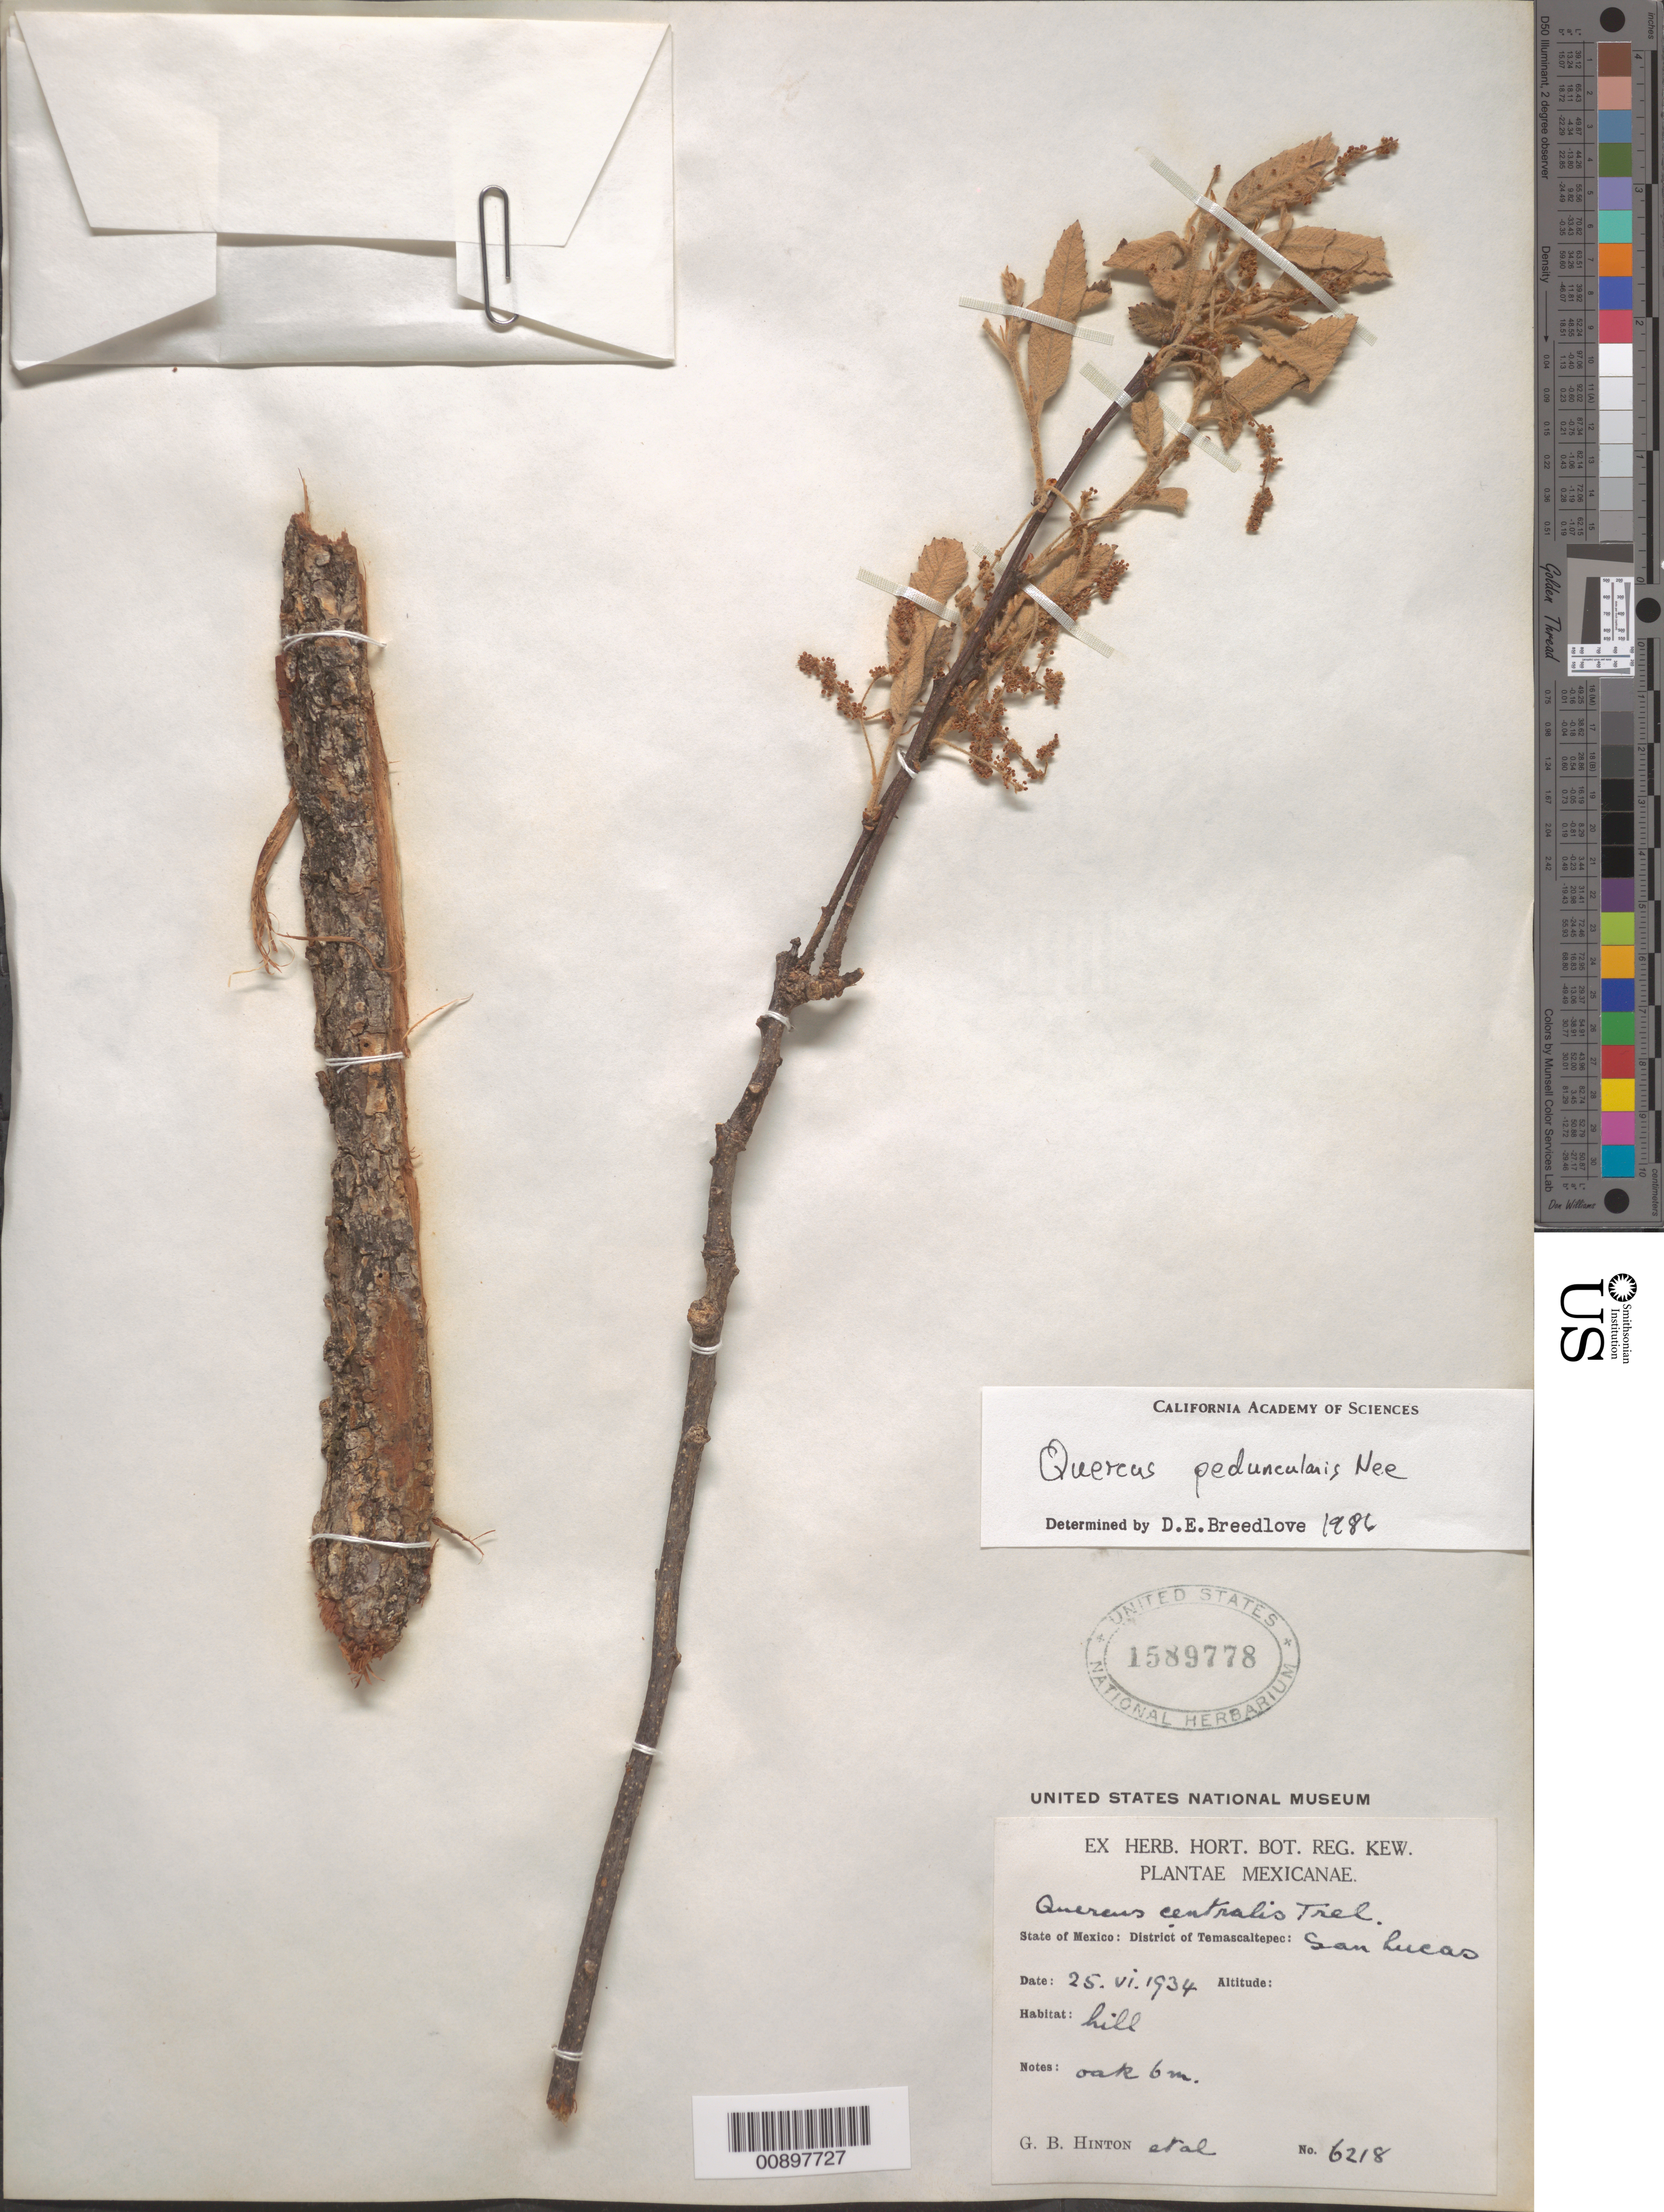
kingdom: Plantae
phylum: Tracheophyta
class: Magnoliopsida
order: Fagales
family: Fagaceae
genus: Quercus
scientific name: Quercus peduncularis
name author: Née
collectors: G. B. Hinton & et al.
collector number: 6218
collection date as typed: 25 Jun 1934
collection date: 1934-06-25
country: Mexico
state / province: México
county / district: Temascaltepec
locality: State of Mexico: District of Temascaltepec: San Lucas.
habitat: Hill.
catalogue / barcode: US 1589778